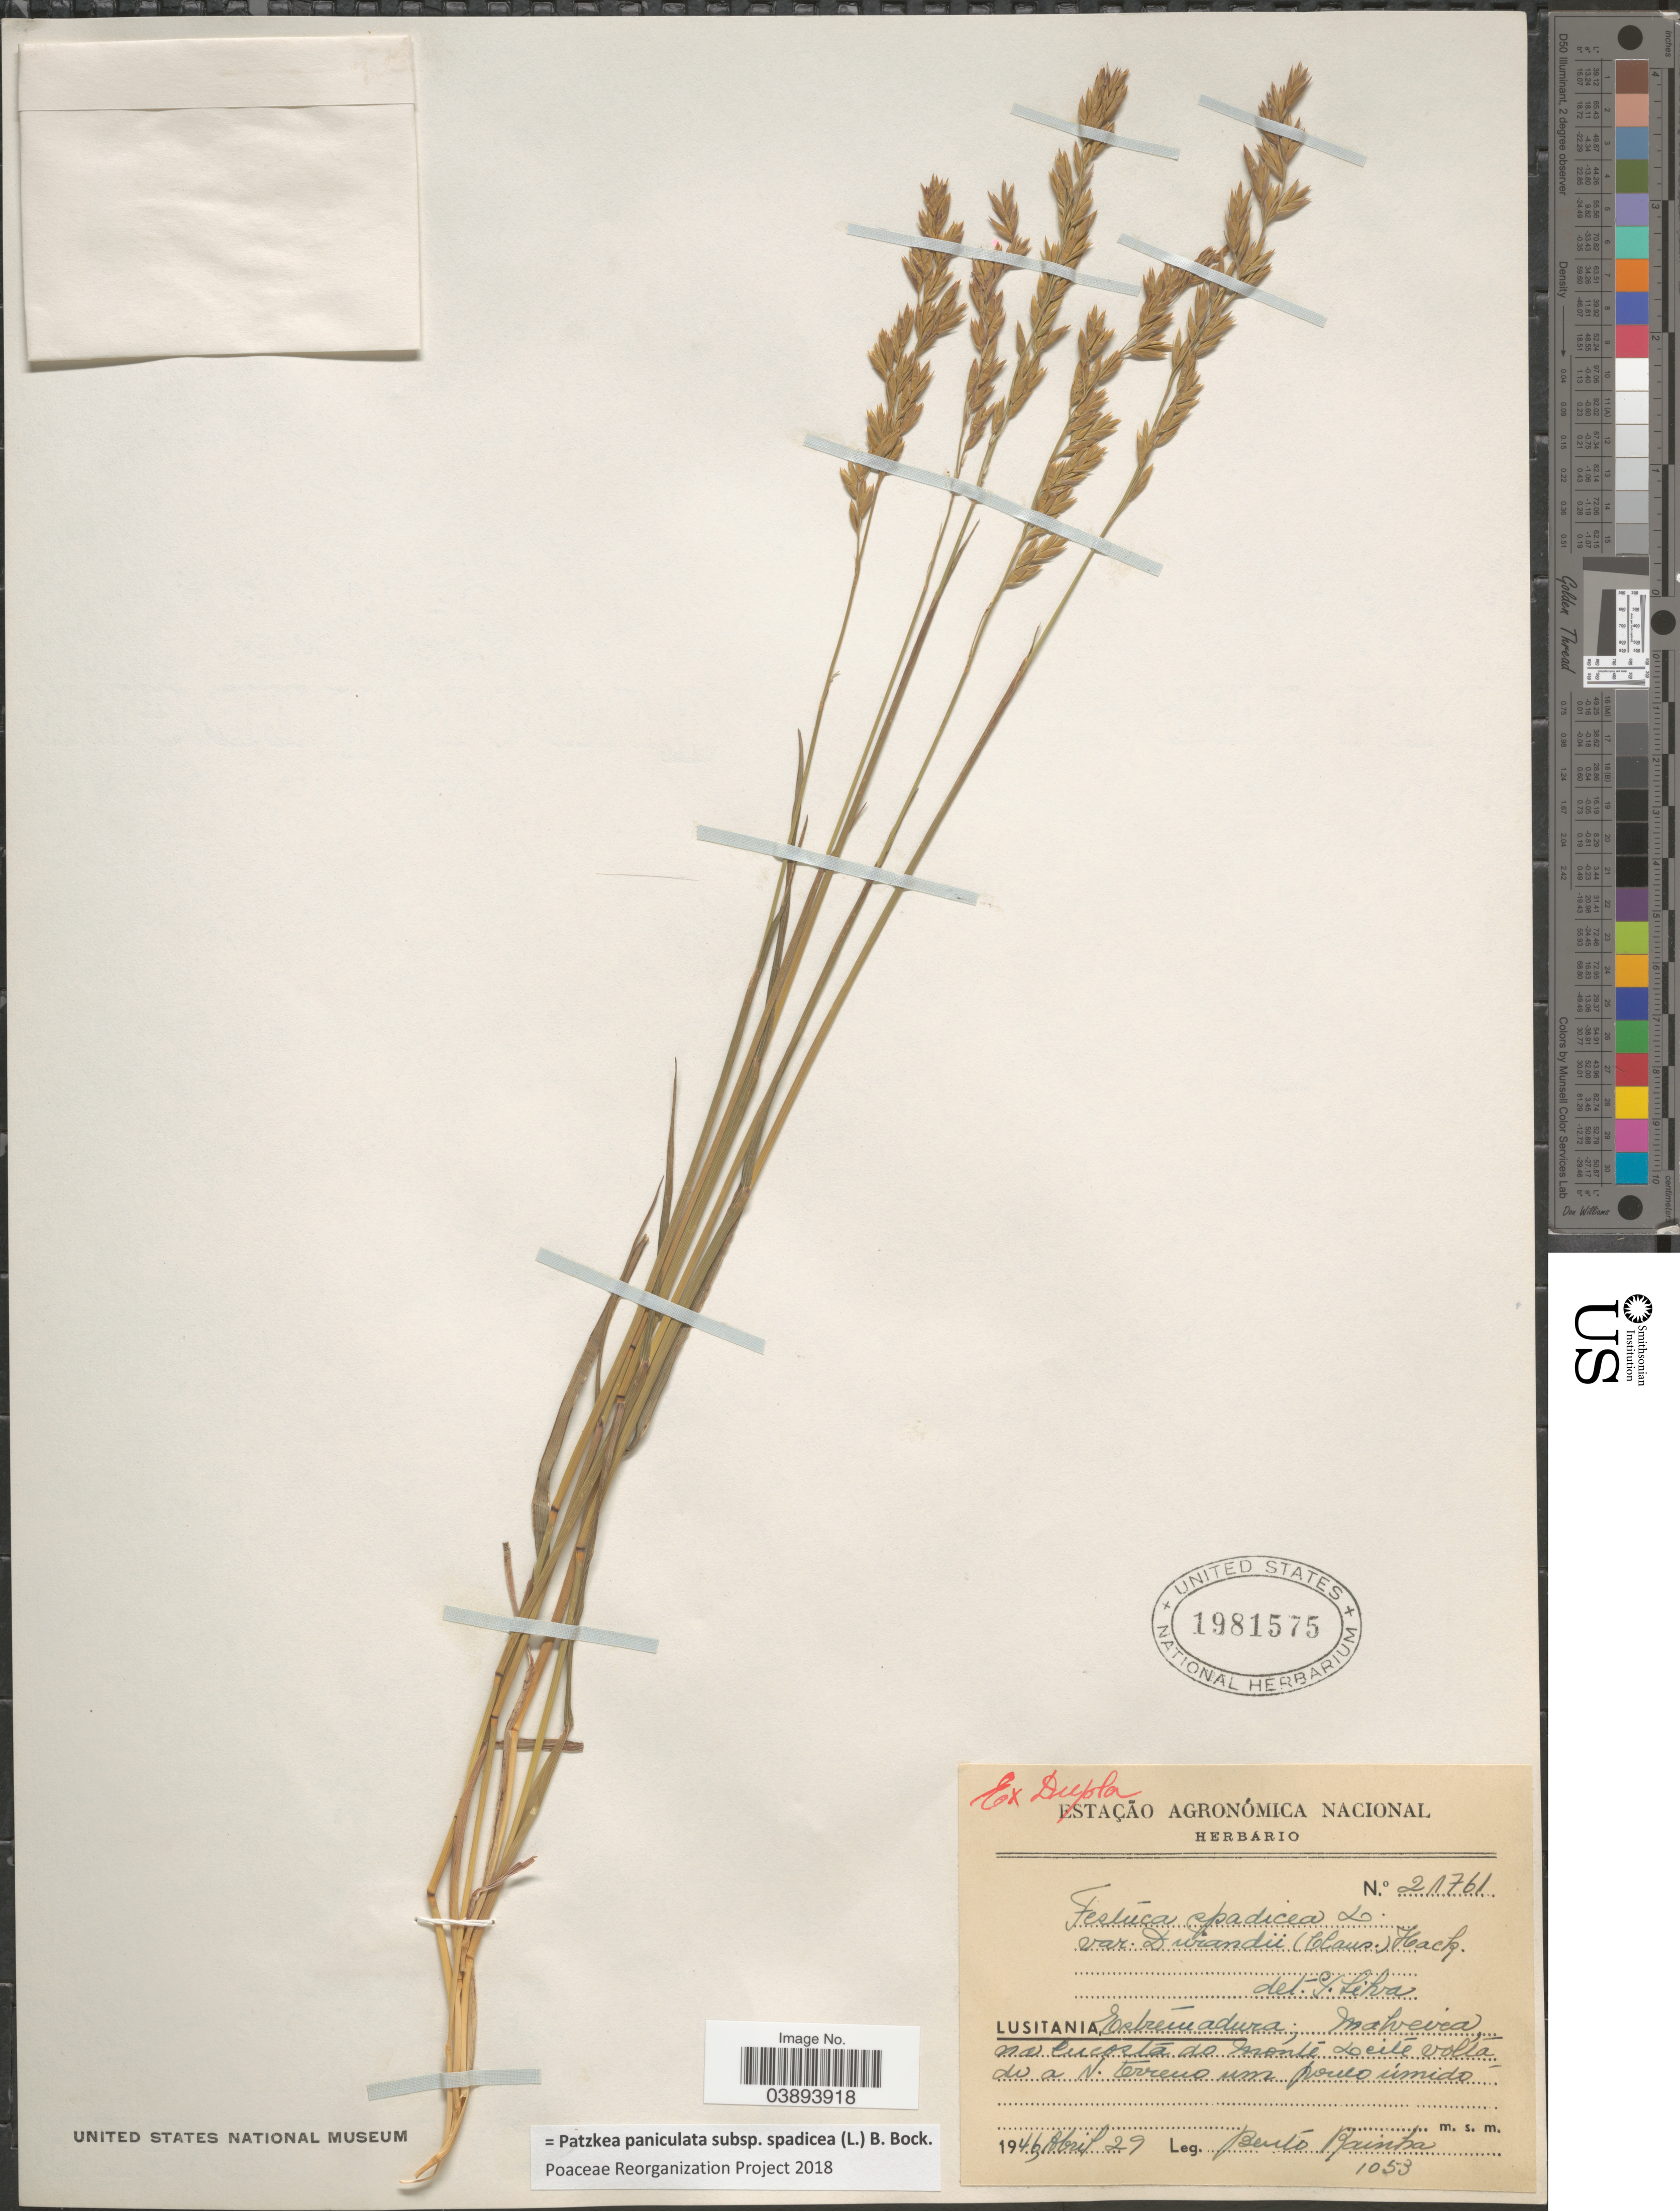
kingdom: Plantae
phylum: Tracheophyta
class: Liliopsida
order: Poales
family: Poaceae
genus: Patzkea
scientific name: Patzkea paniculata subsp. spadicea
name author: (L.) G. H. Loos & B. Bock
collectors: B. Rainha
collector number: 1053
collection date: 1946-04-29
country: Portugal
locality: Lusitania, Estremadura; Malveira na Cucosta do Monte Leite volta, do a N. terreno um pomo umido. [interpreted]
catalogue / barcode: US 1981575